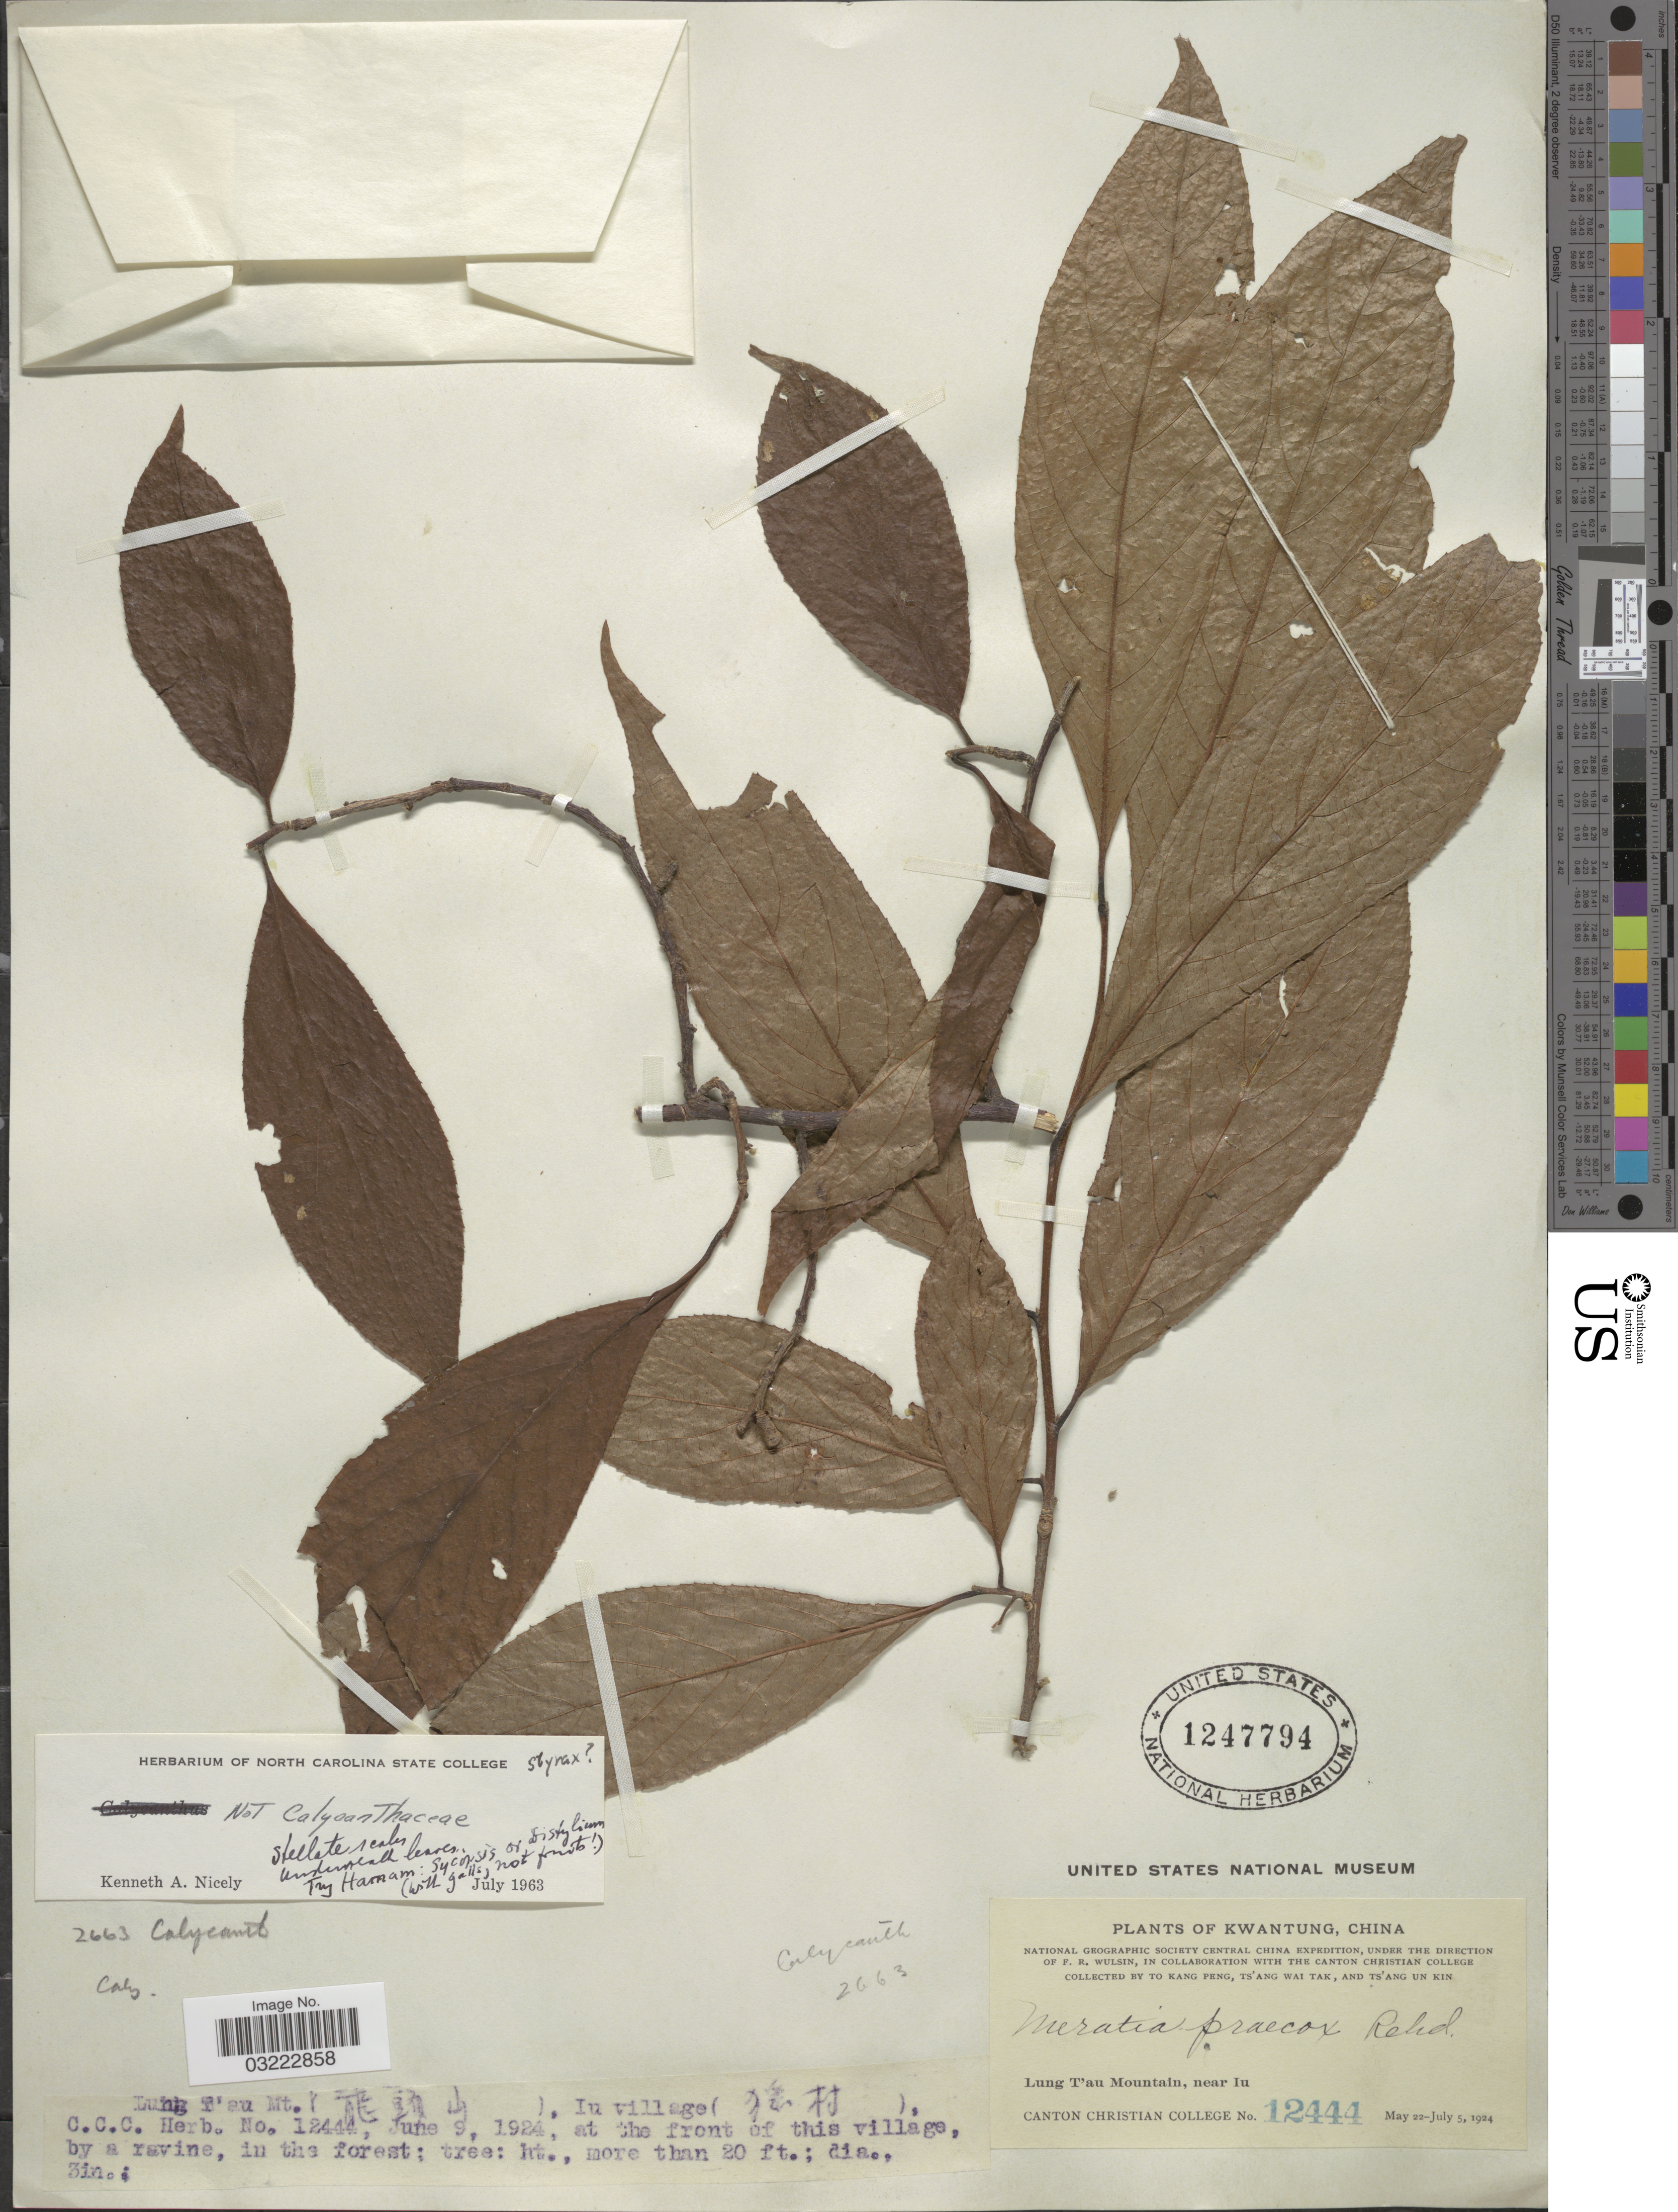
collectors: Canton Christian College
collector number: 12444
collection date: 1924-06-09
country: China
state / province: Guangdong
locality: Kwantung. Lung T'au Mt. (X), Iu village (X).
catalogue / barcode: US 1247794